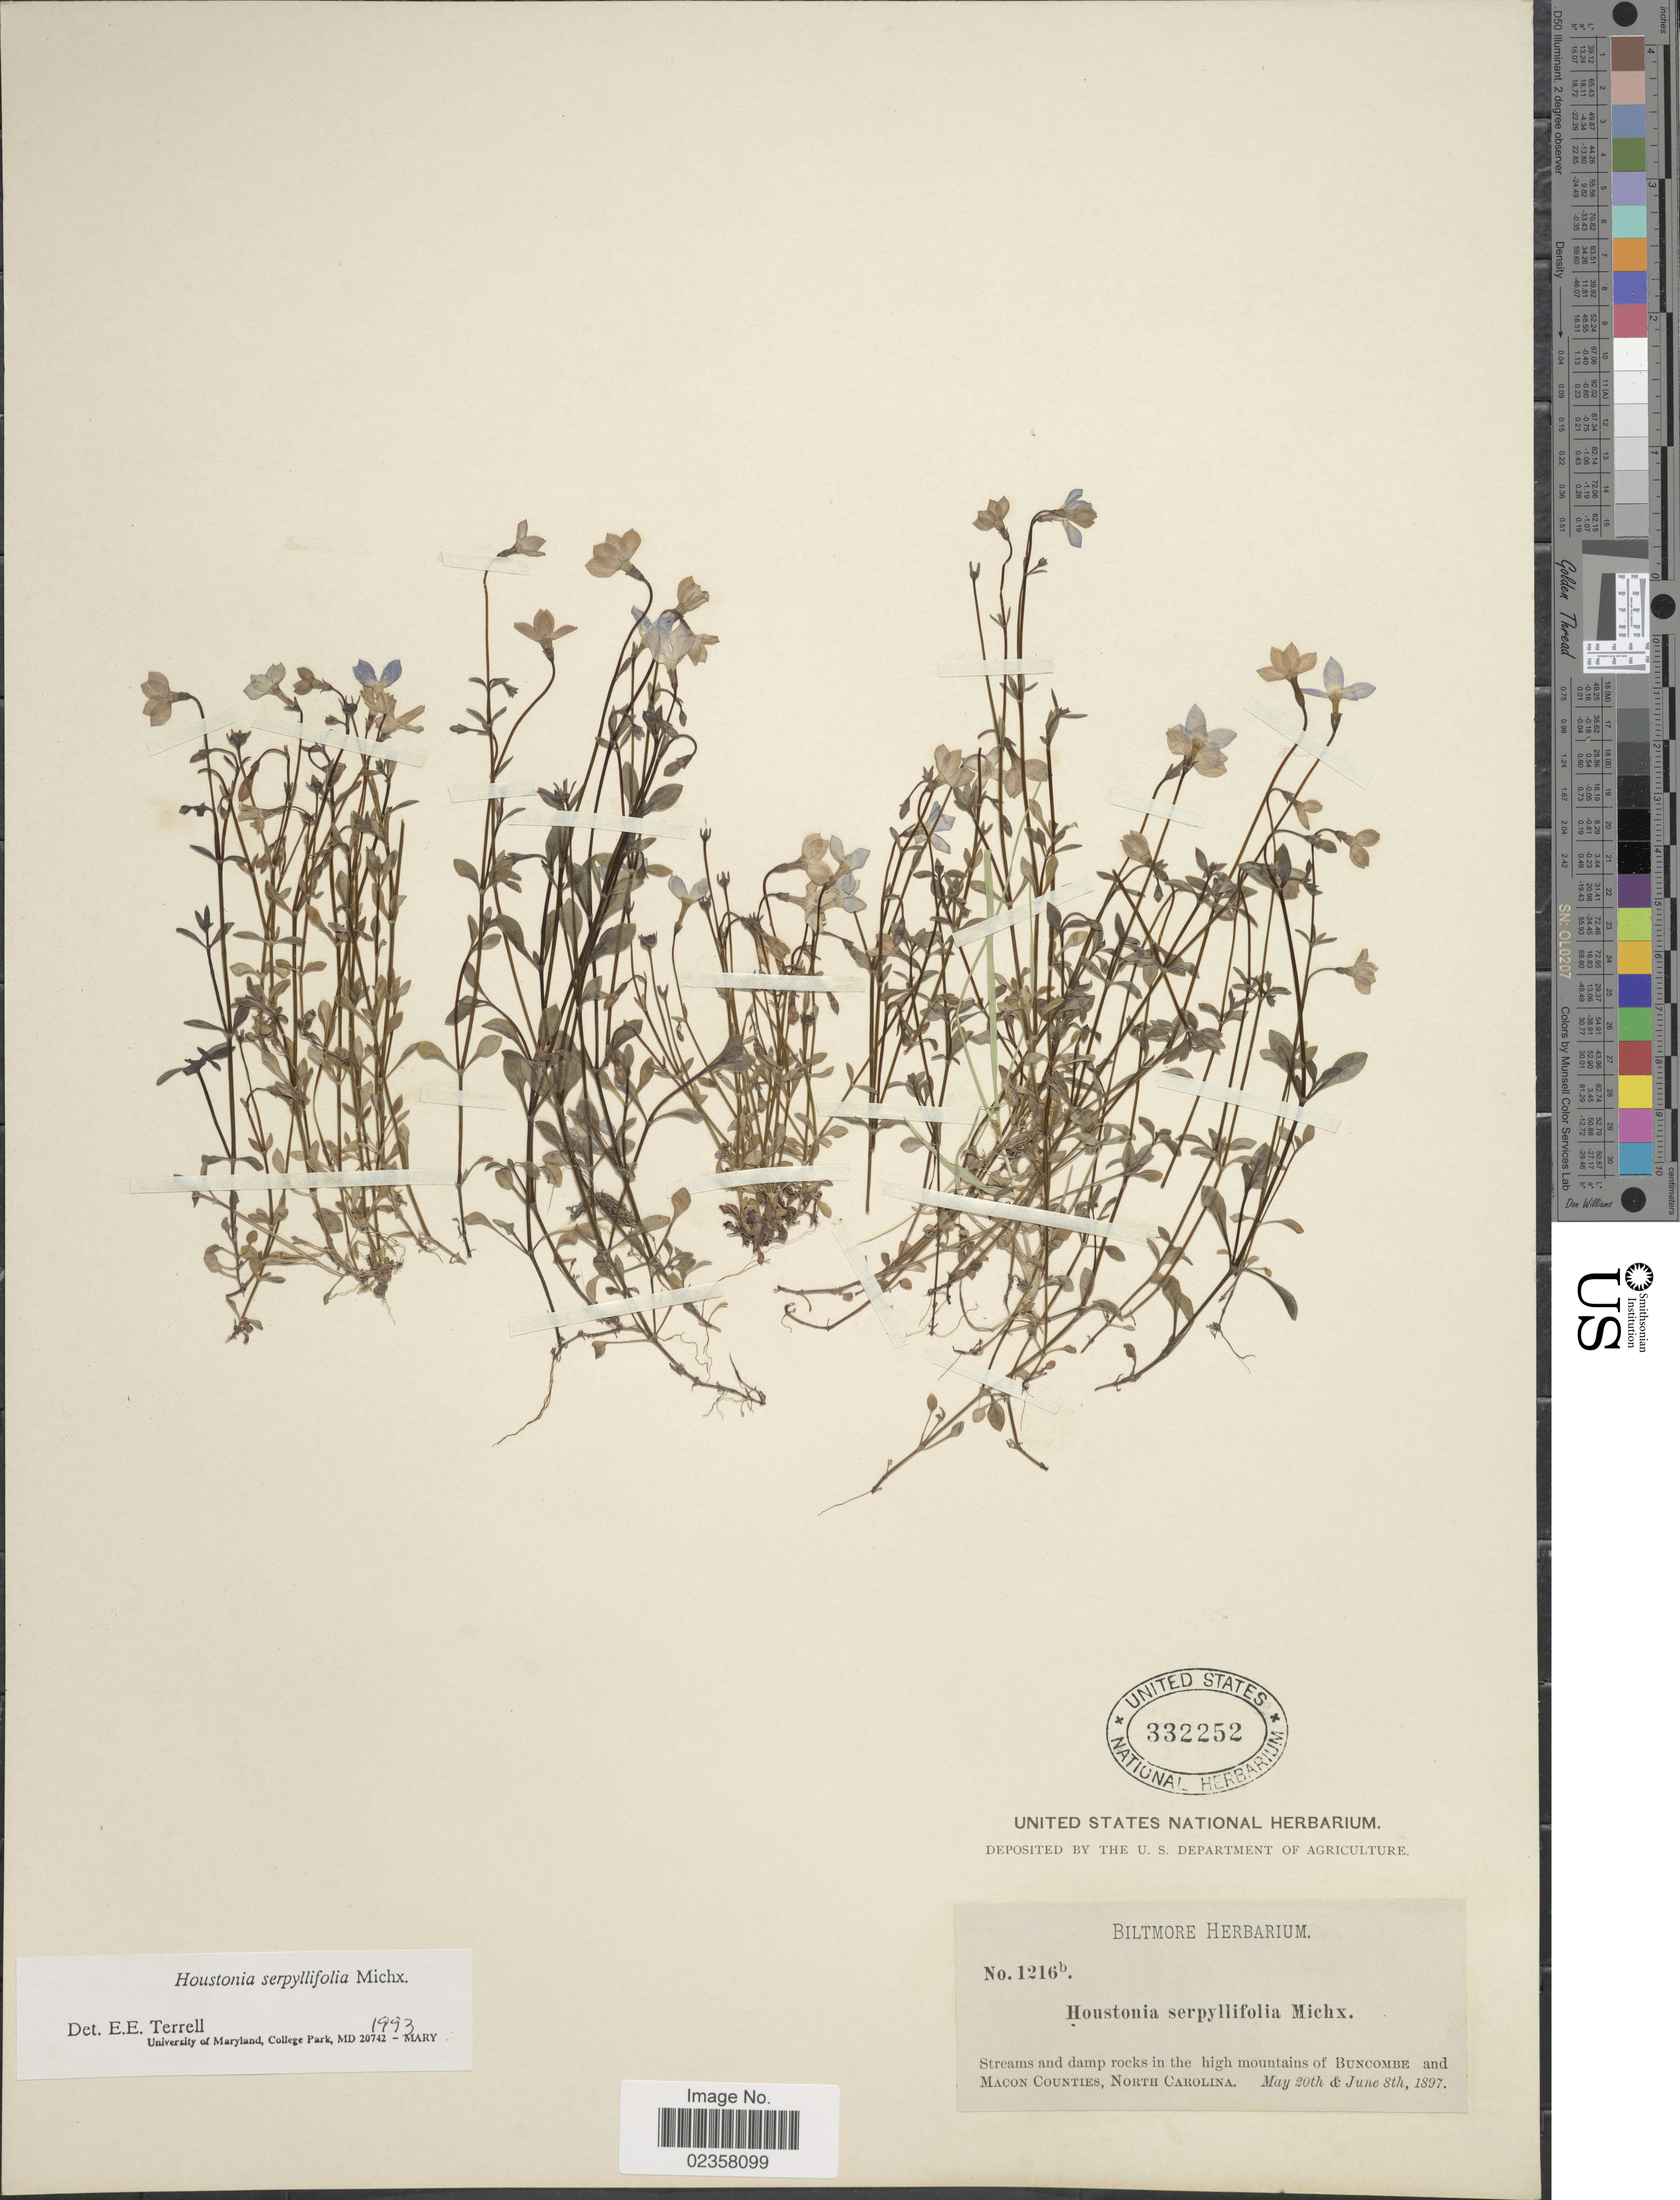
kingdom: Plantae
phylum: Tracheophyta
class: Magnoliopsida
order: Gentianales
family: Rubiaceae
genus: Houstonia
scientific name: Houstonia serpyllifolia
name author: Michx.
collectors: ex herb. Biltmore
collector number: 1216b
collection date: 1897-05-20/1897-06-08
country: United States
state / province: North Carolina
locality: Streams and damp rocks in the high mountains of Buncombe and Macon Counties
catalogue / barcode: US 332252